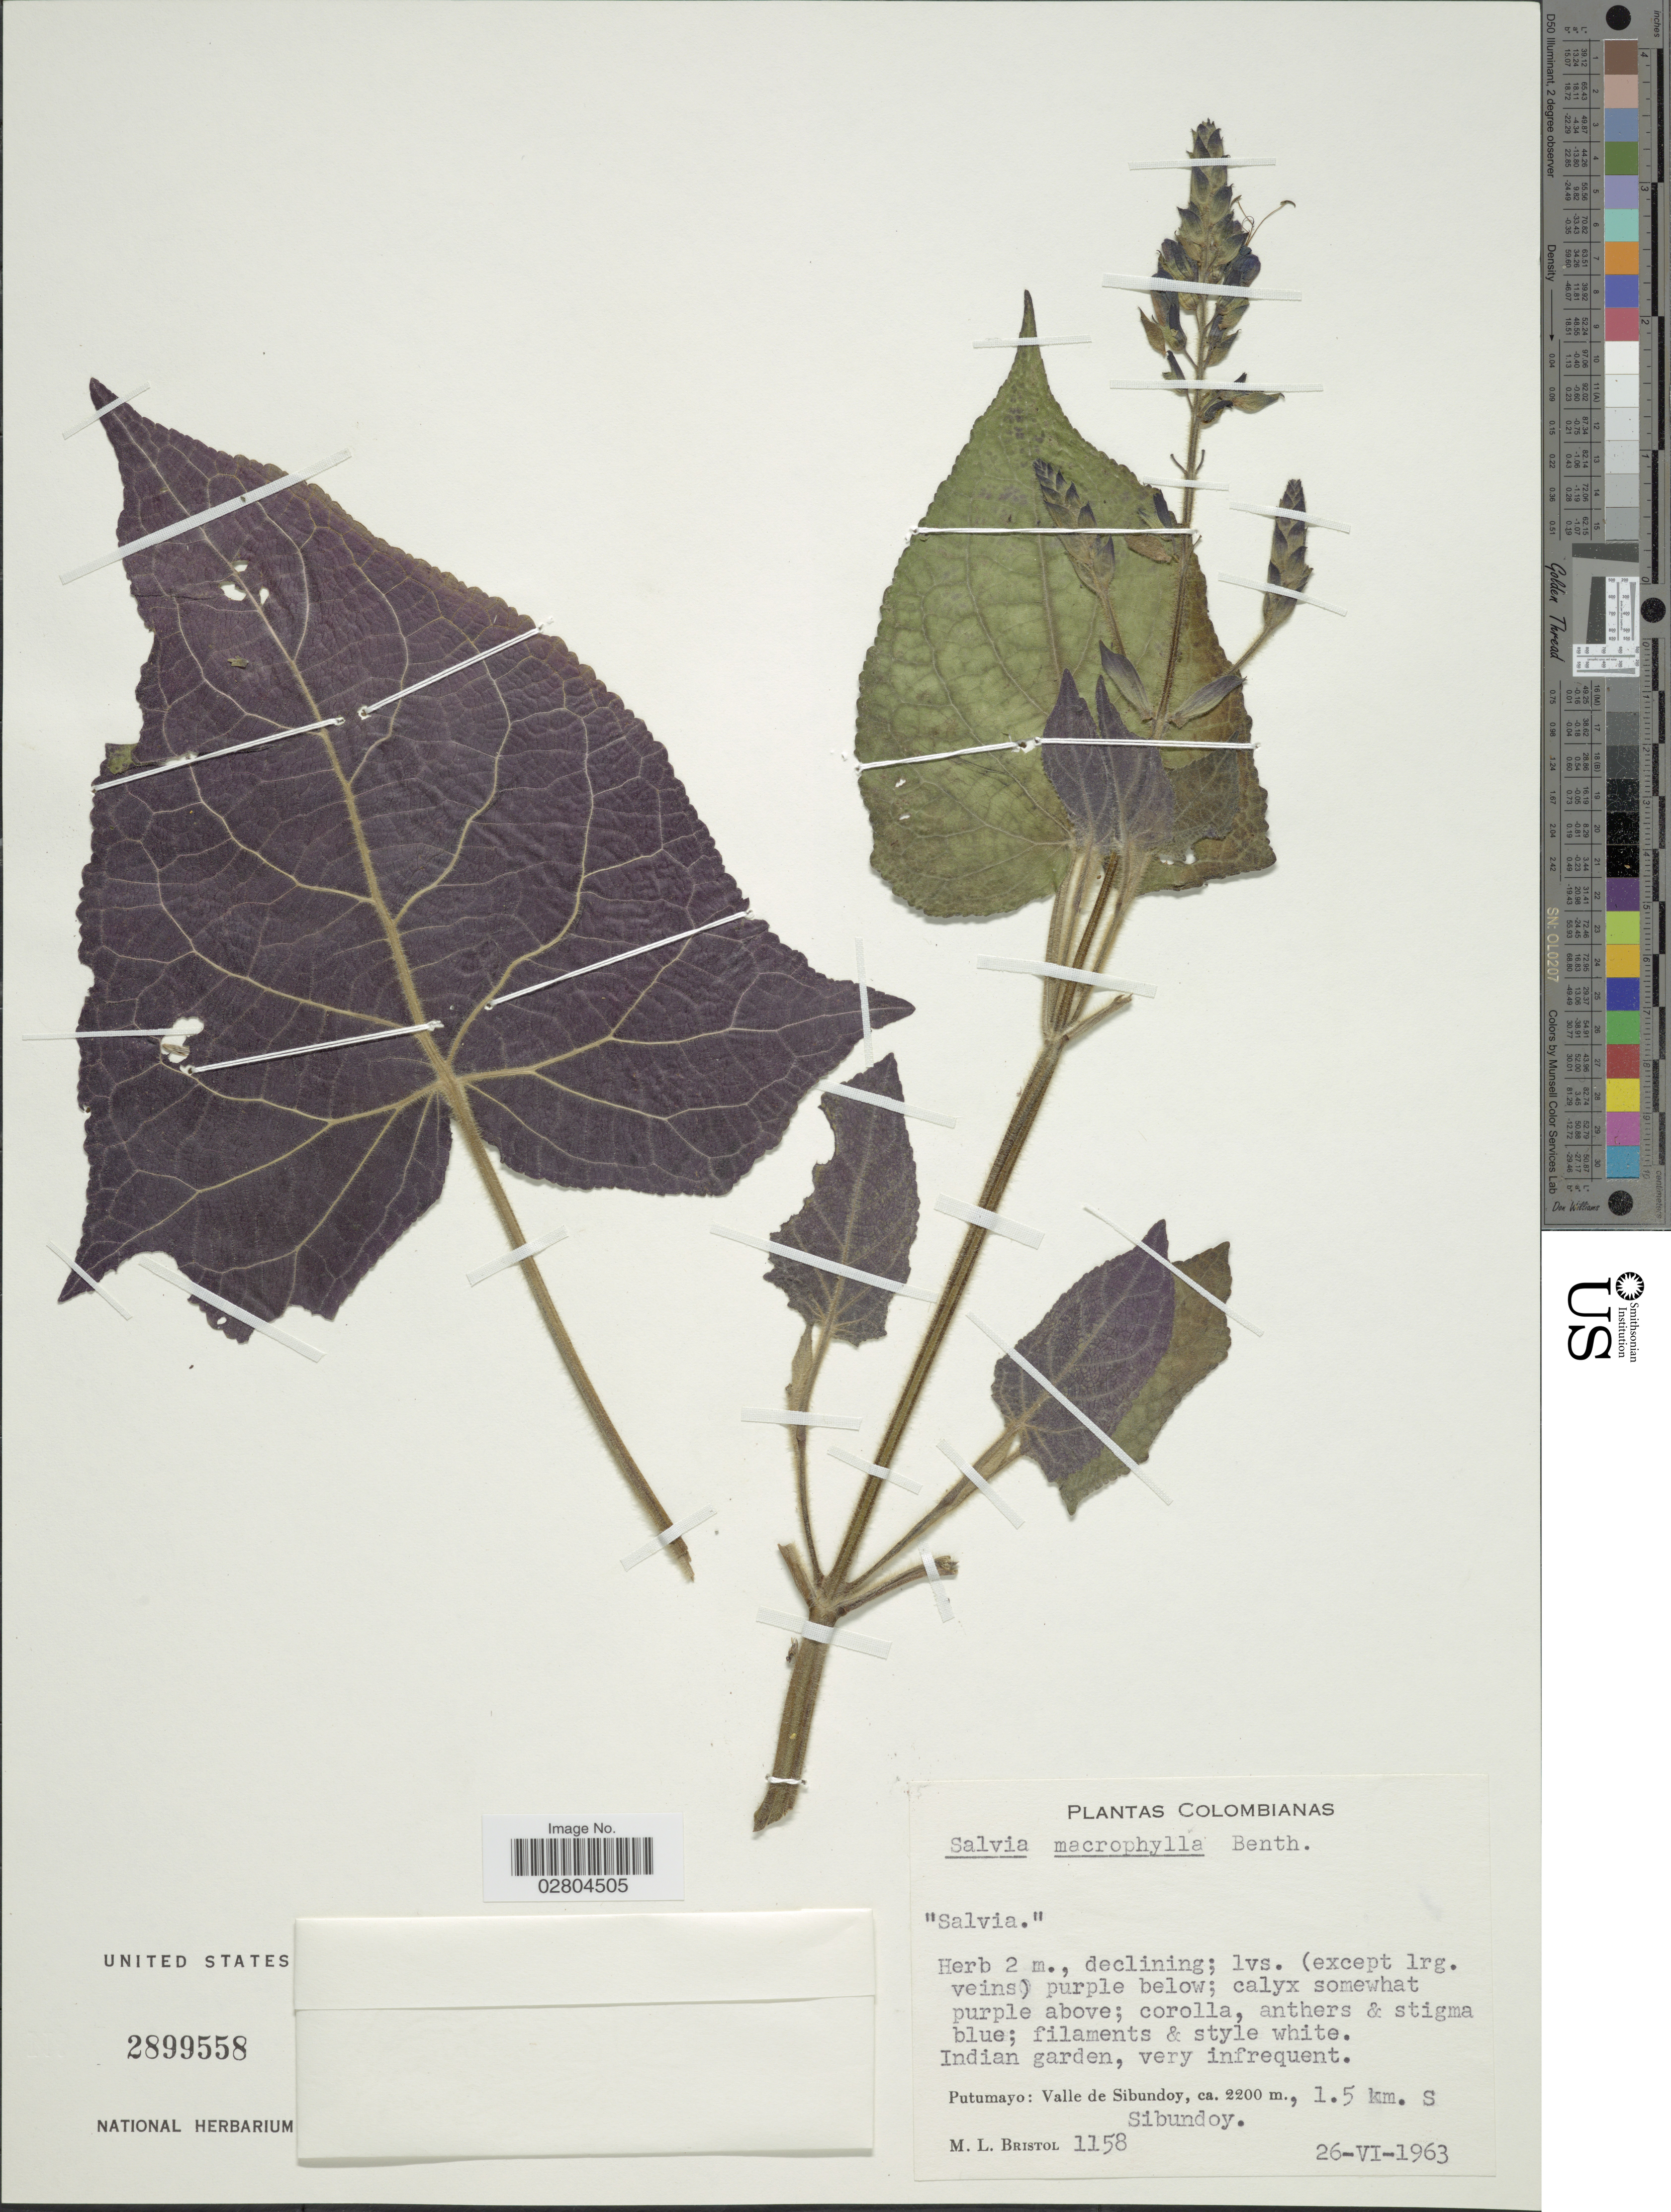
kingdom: Plantae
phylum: Tracheophyta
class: Magnoliopsida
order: Lamiales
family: Lamiaceae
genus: Salvia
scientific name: Salvia macrophylla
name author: Benth.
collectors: M. L. Bristol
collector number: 1158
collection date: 1963-06-26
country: Colombia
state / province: Putumayo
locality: Valle de Sibundoy. 1.5 km. S Sibundoy.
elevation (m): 2200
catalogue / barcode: US 2899558